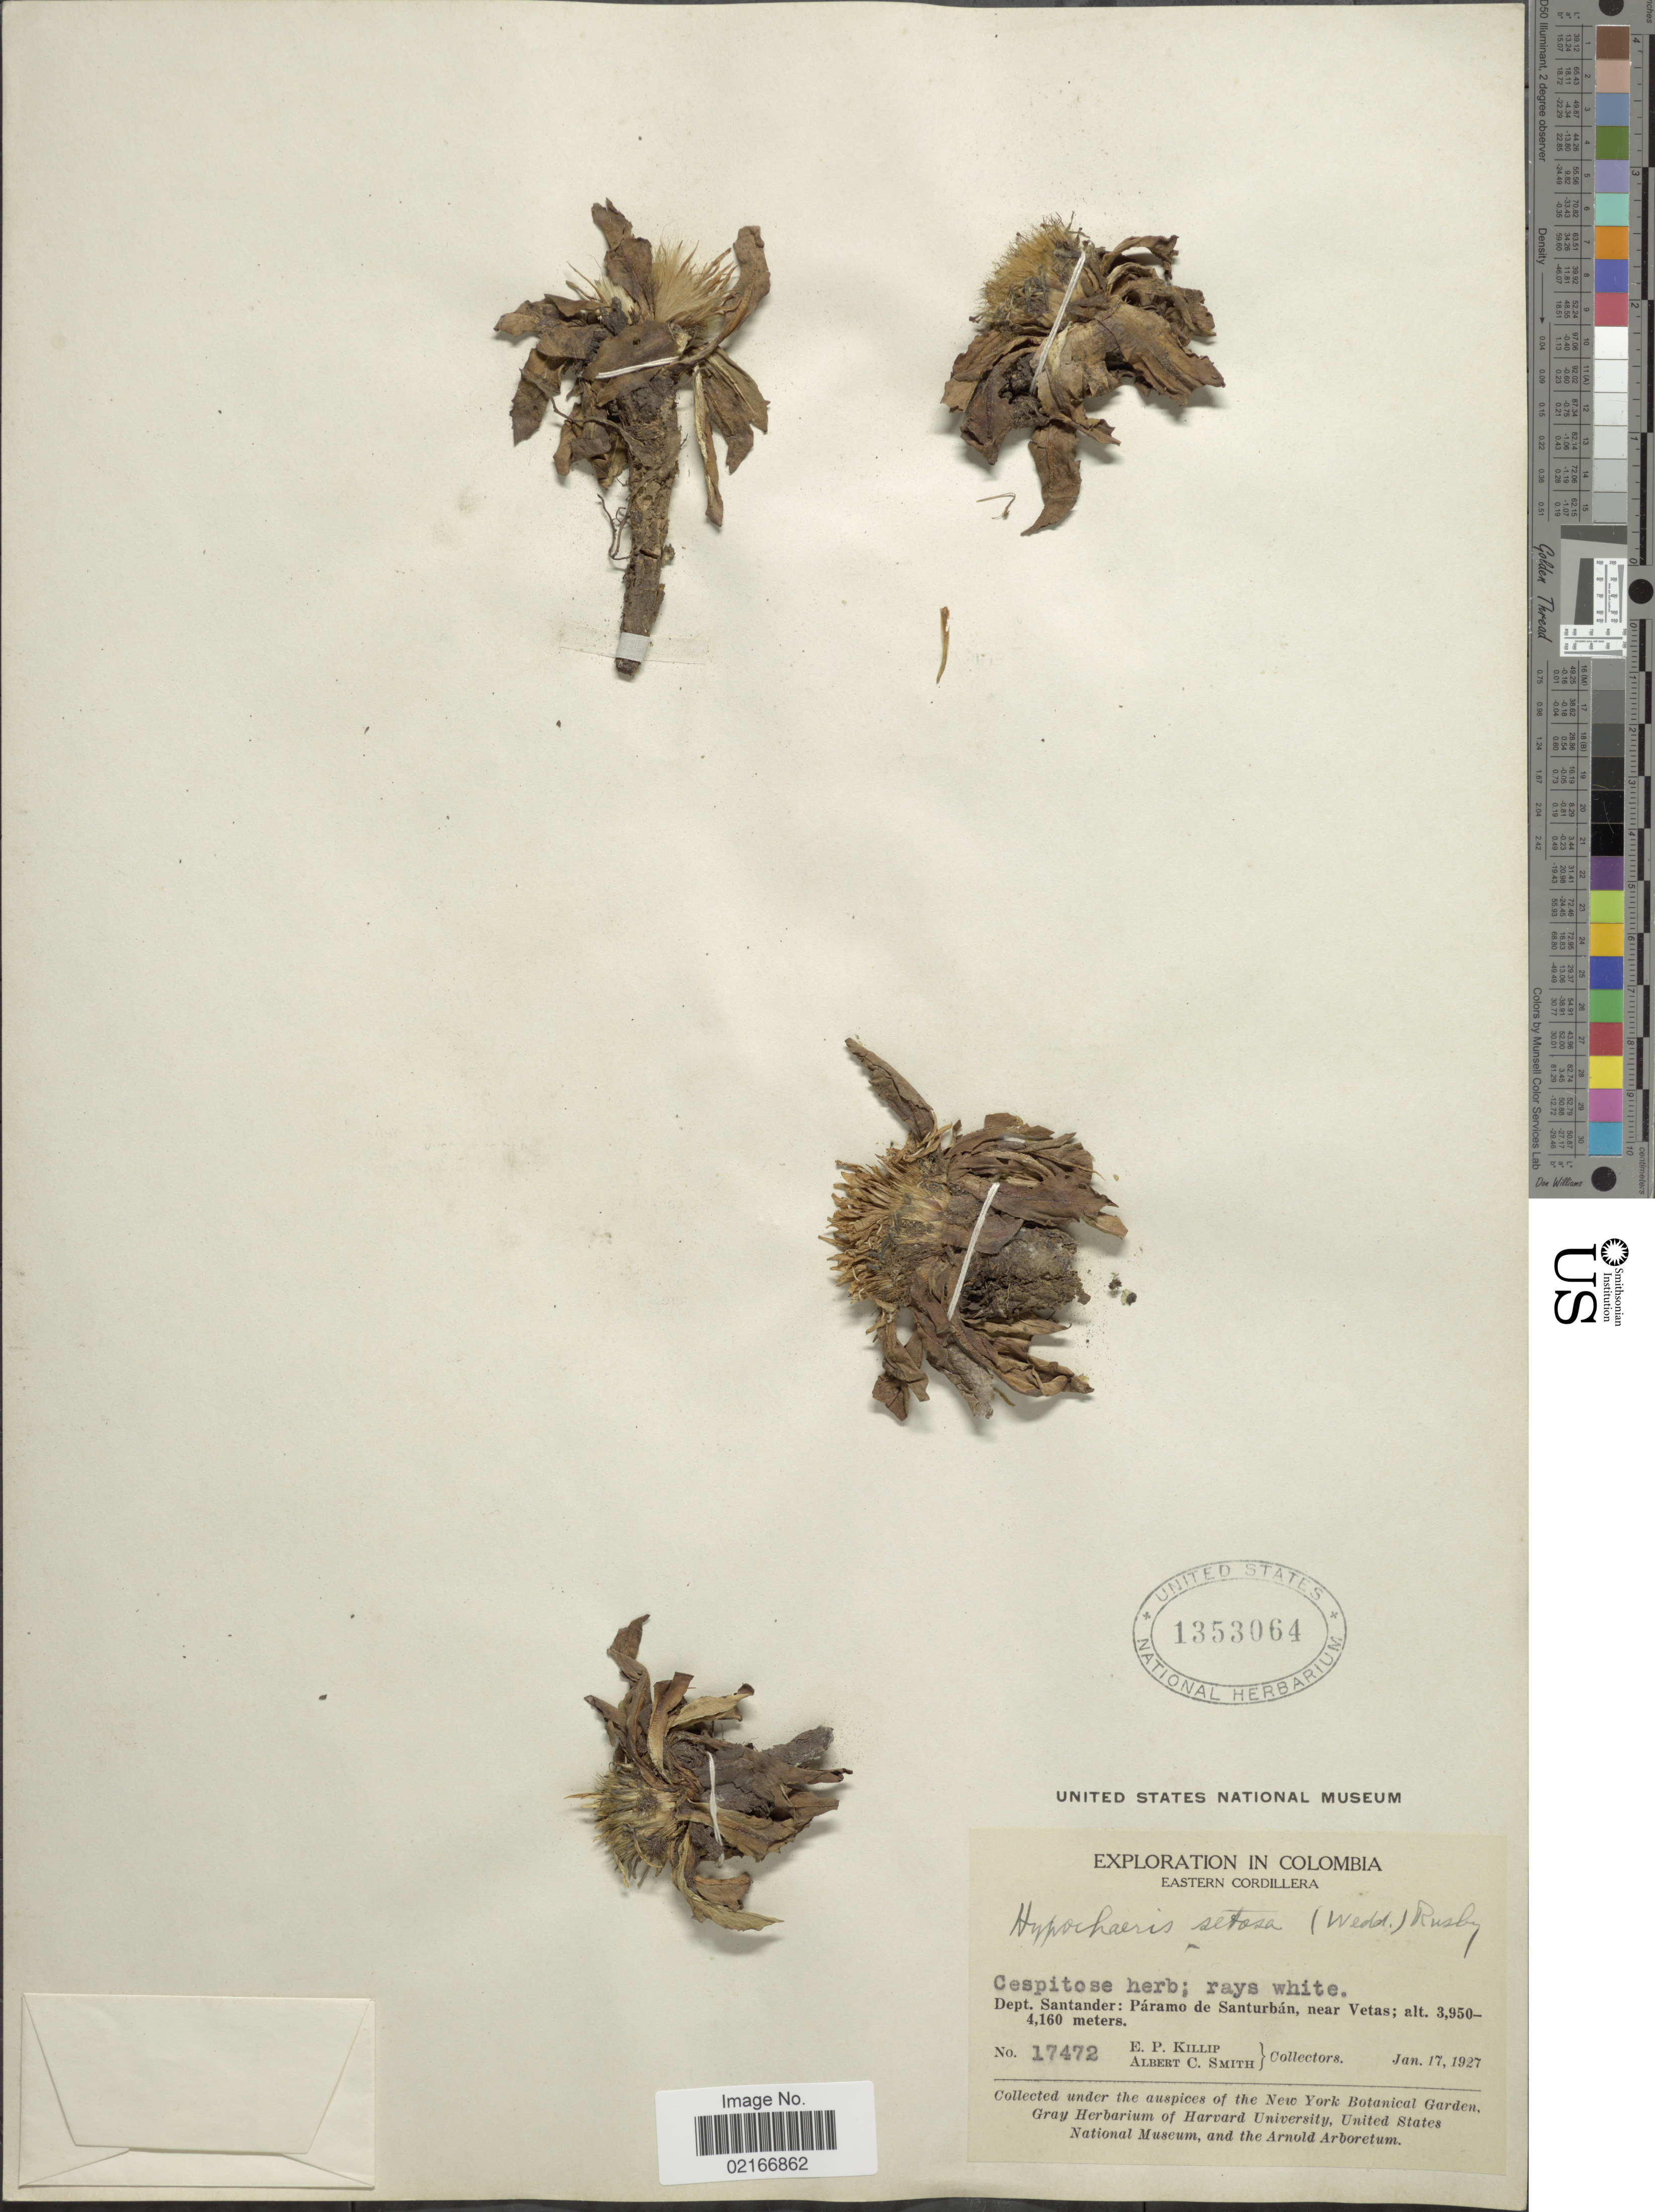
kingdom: Plantae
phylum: Tracheophyta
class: Magnoliopsida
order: Asterales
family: Asteraceae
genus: Hypochaeris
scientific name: Hypochaeris setosa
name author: Formánek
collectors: E. P. Killip & A. C. Smith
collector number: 17472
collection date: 1927-01-17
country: Colombia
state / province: Santander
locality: Eastern Cordillera. Páramo de Santurbán, near Vetas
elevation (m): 3950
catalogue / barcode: US 1353064